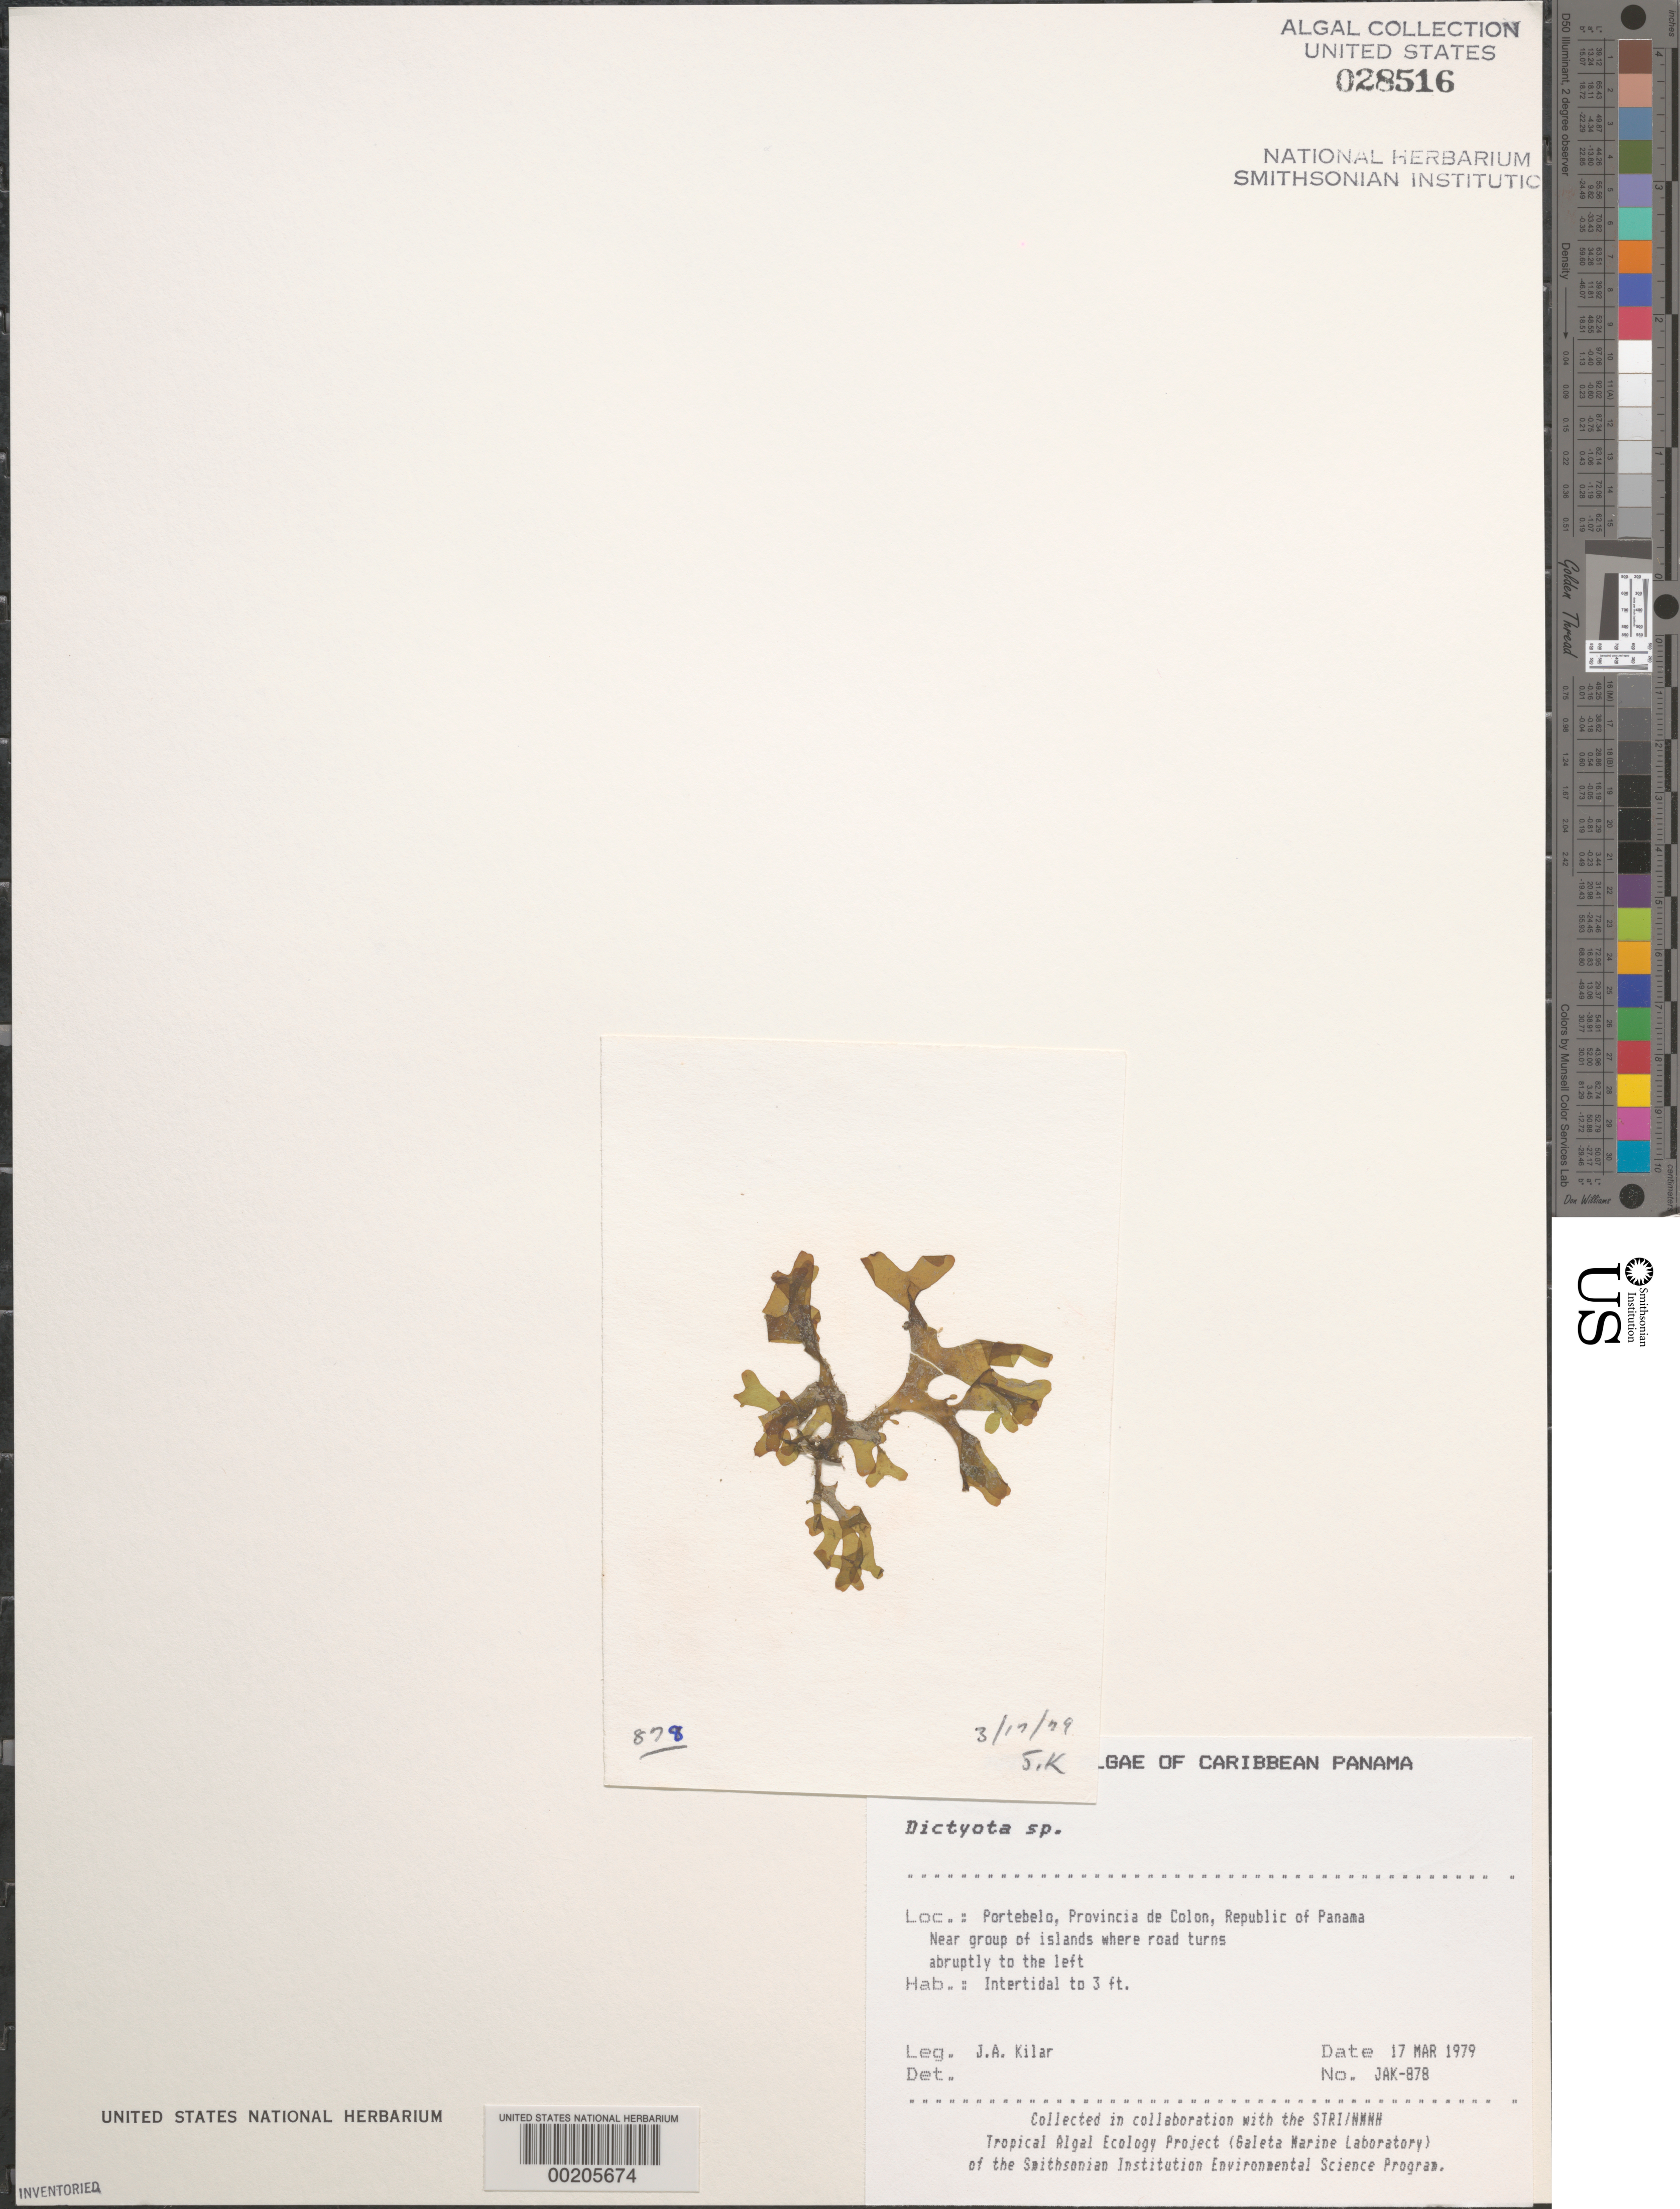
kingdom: Chromista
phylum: Ochrophyta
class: Phaeophyceae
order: Dictyotales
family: Dictyotaceae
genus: Dictyota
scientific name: Dictyota sp.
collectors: J. A. Kilar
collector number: JAK-878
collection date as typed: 17 Mar 1979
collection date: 1979-03-17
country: Panama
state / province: Colón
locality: Portebelo, near the Fort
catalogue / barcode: US 28516